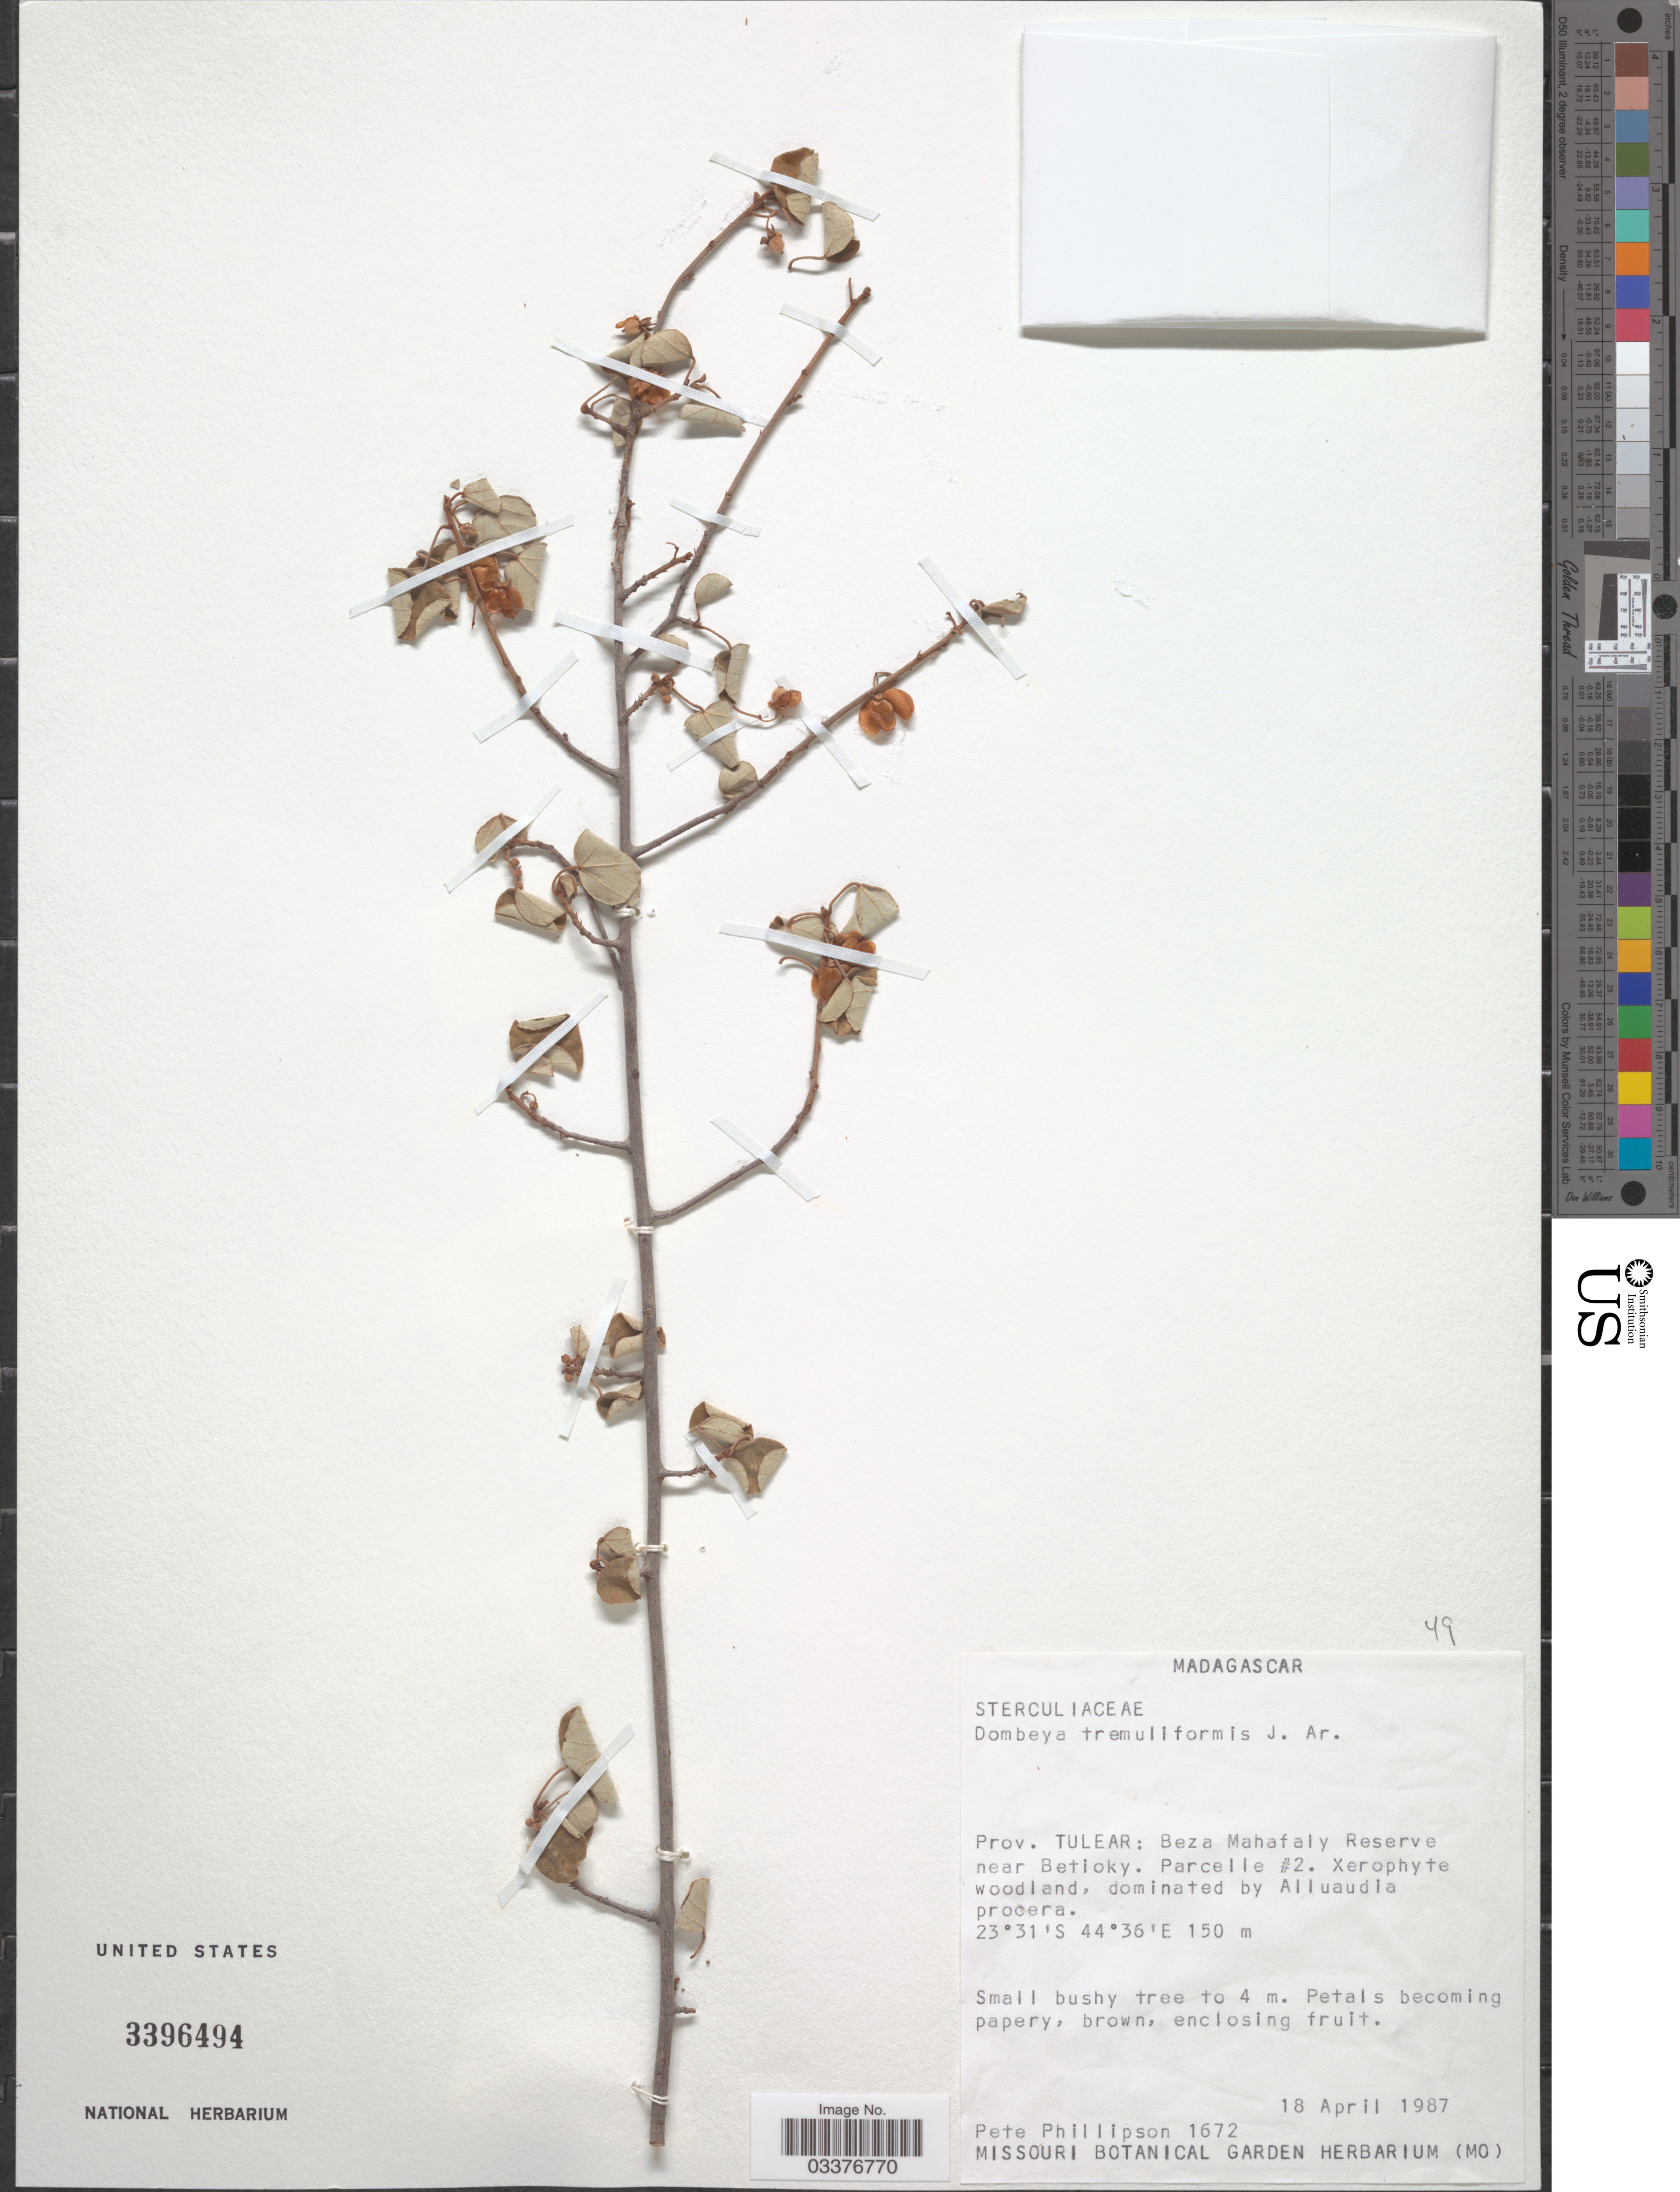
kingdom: Plantae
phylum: Tracheophyta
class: Magnoliopsida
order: Malvales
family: Malvaceae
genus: Dombeya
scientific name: Dombeya tremuliformis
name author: Arènes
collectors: P. B. Phillipson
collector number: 1672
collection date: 1987-04-18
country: Madagascar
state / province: Atsimo-Andrefana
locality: Prov. Tulear: Beza Mahafaly Reserve near Betioky. Parcelle #2.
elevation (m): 150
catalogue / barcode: US 3396494